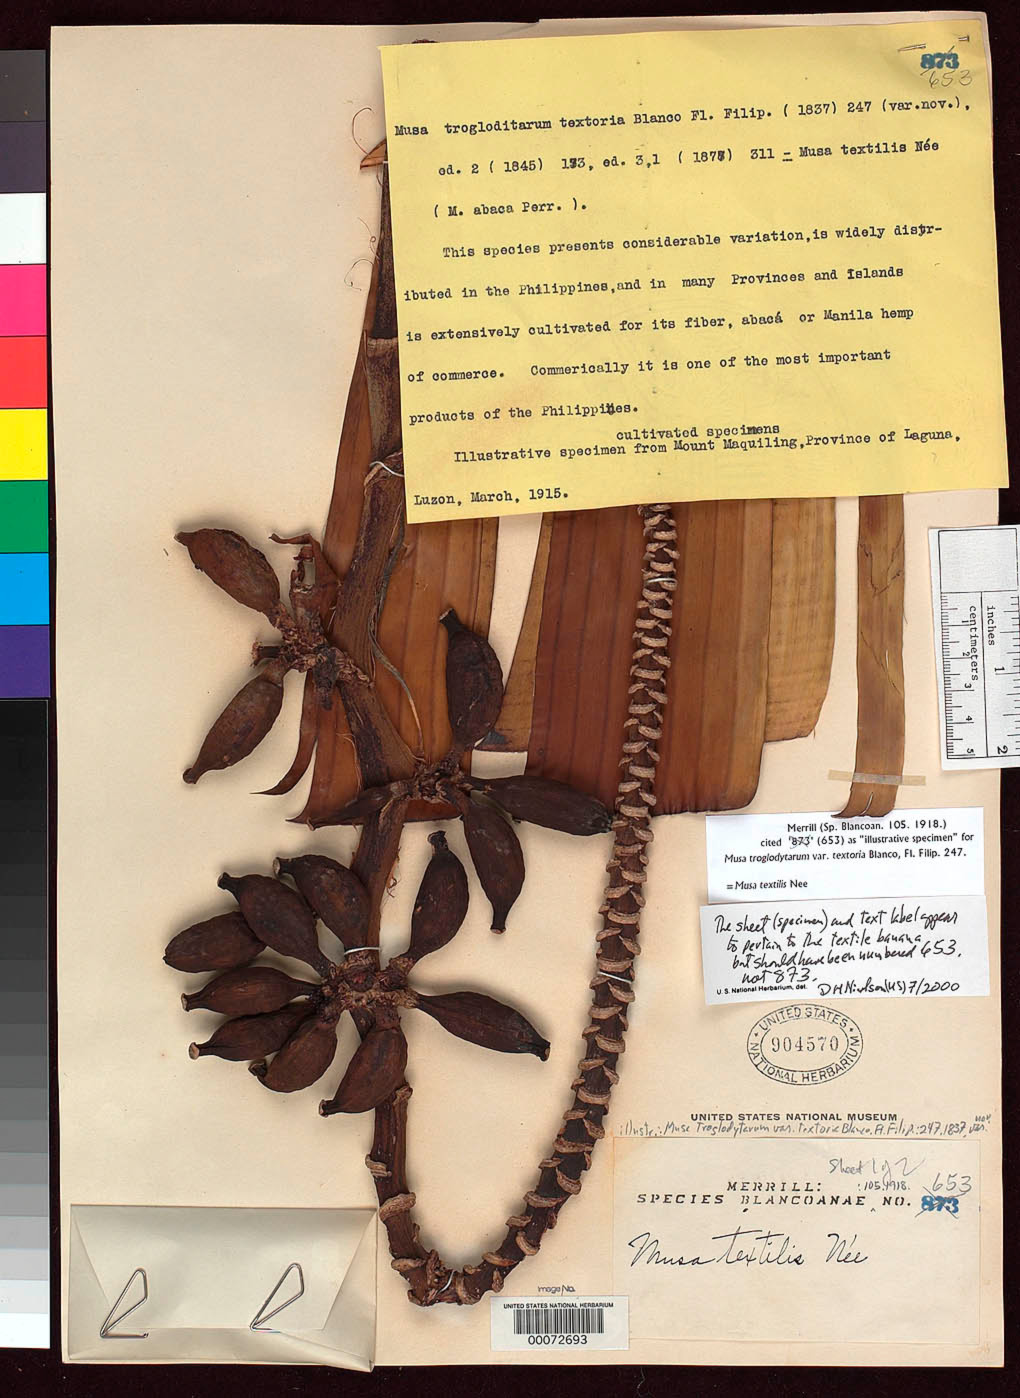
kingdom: Plantae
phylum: Tracheophyta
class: Liliopsida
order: Zingiberales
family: Musaceae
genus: Musa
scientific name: Musa troglodytarum var. textoria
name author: Blanco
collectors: E. D. Merrill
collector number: Sp. Blancoan. 0653 (misnumbered '873')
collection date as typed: Mar 1915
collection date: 1915-03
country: Philippines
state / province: Calabarzon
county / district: Laguna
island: Luzon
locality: Mount maquiling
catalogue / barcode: US 904570